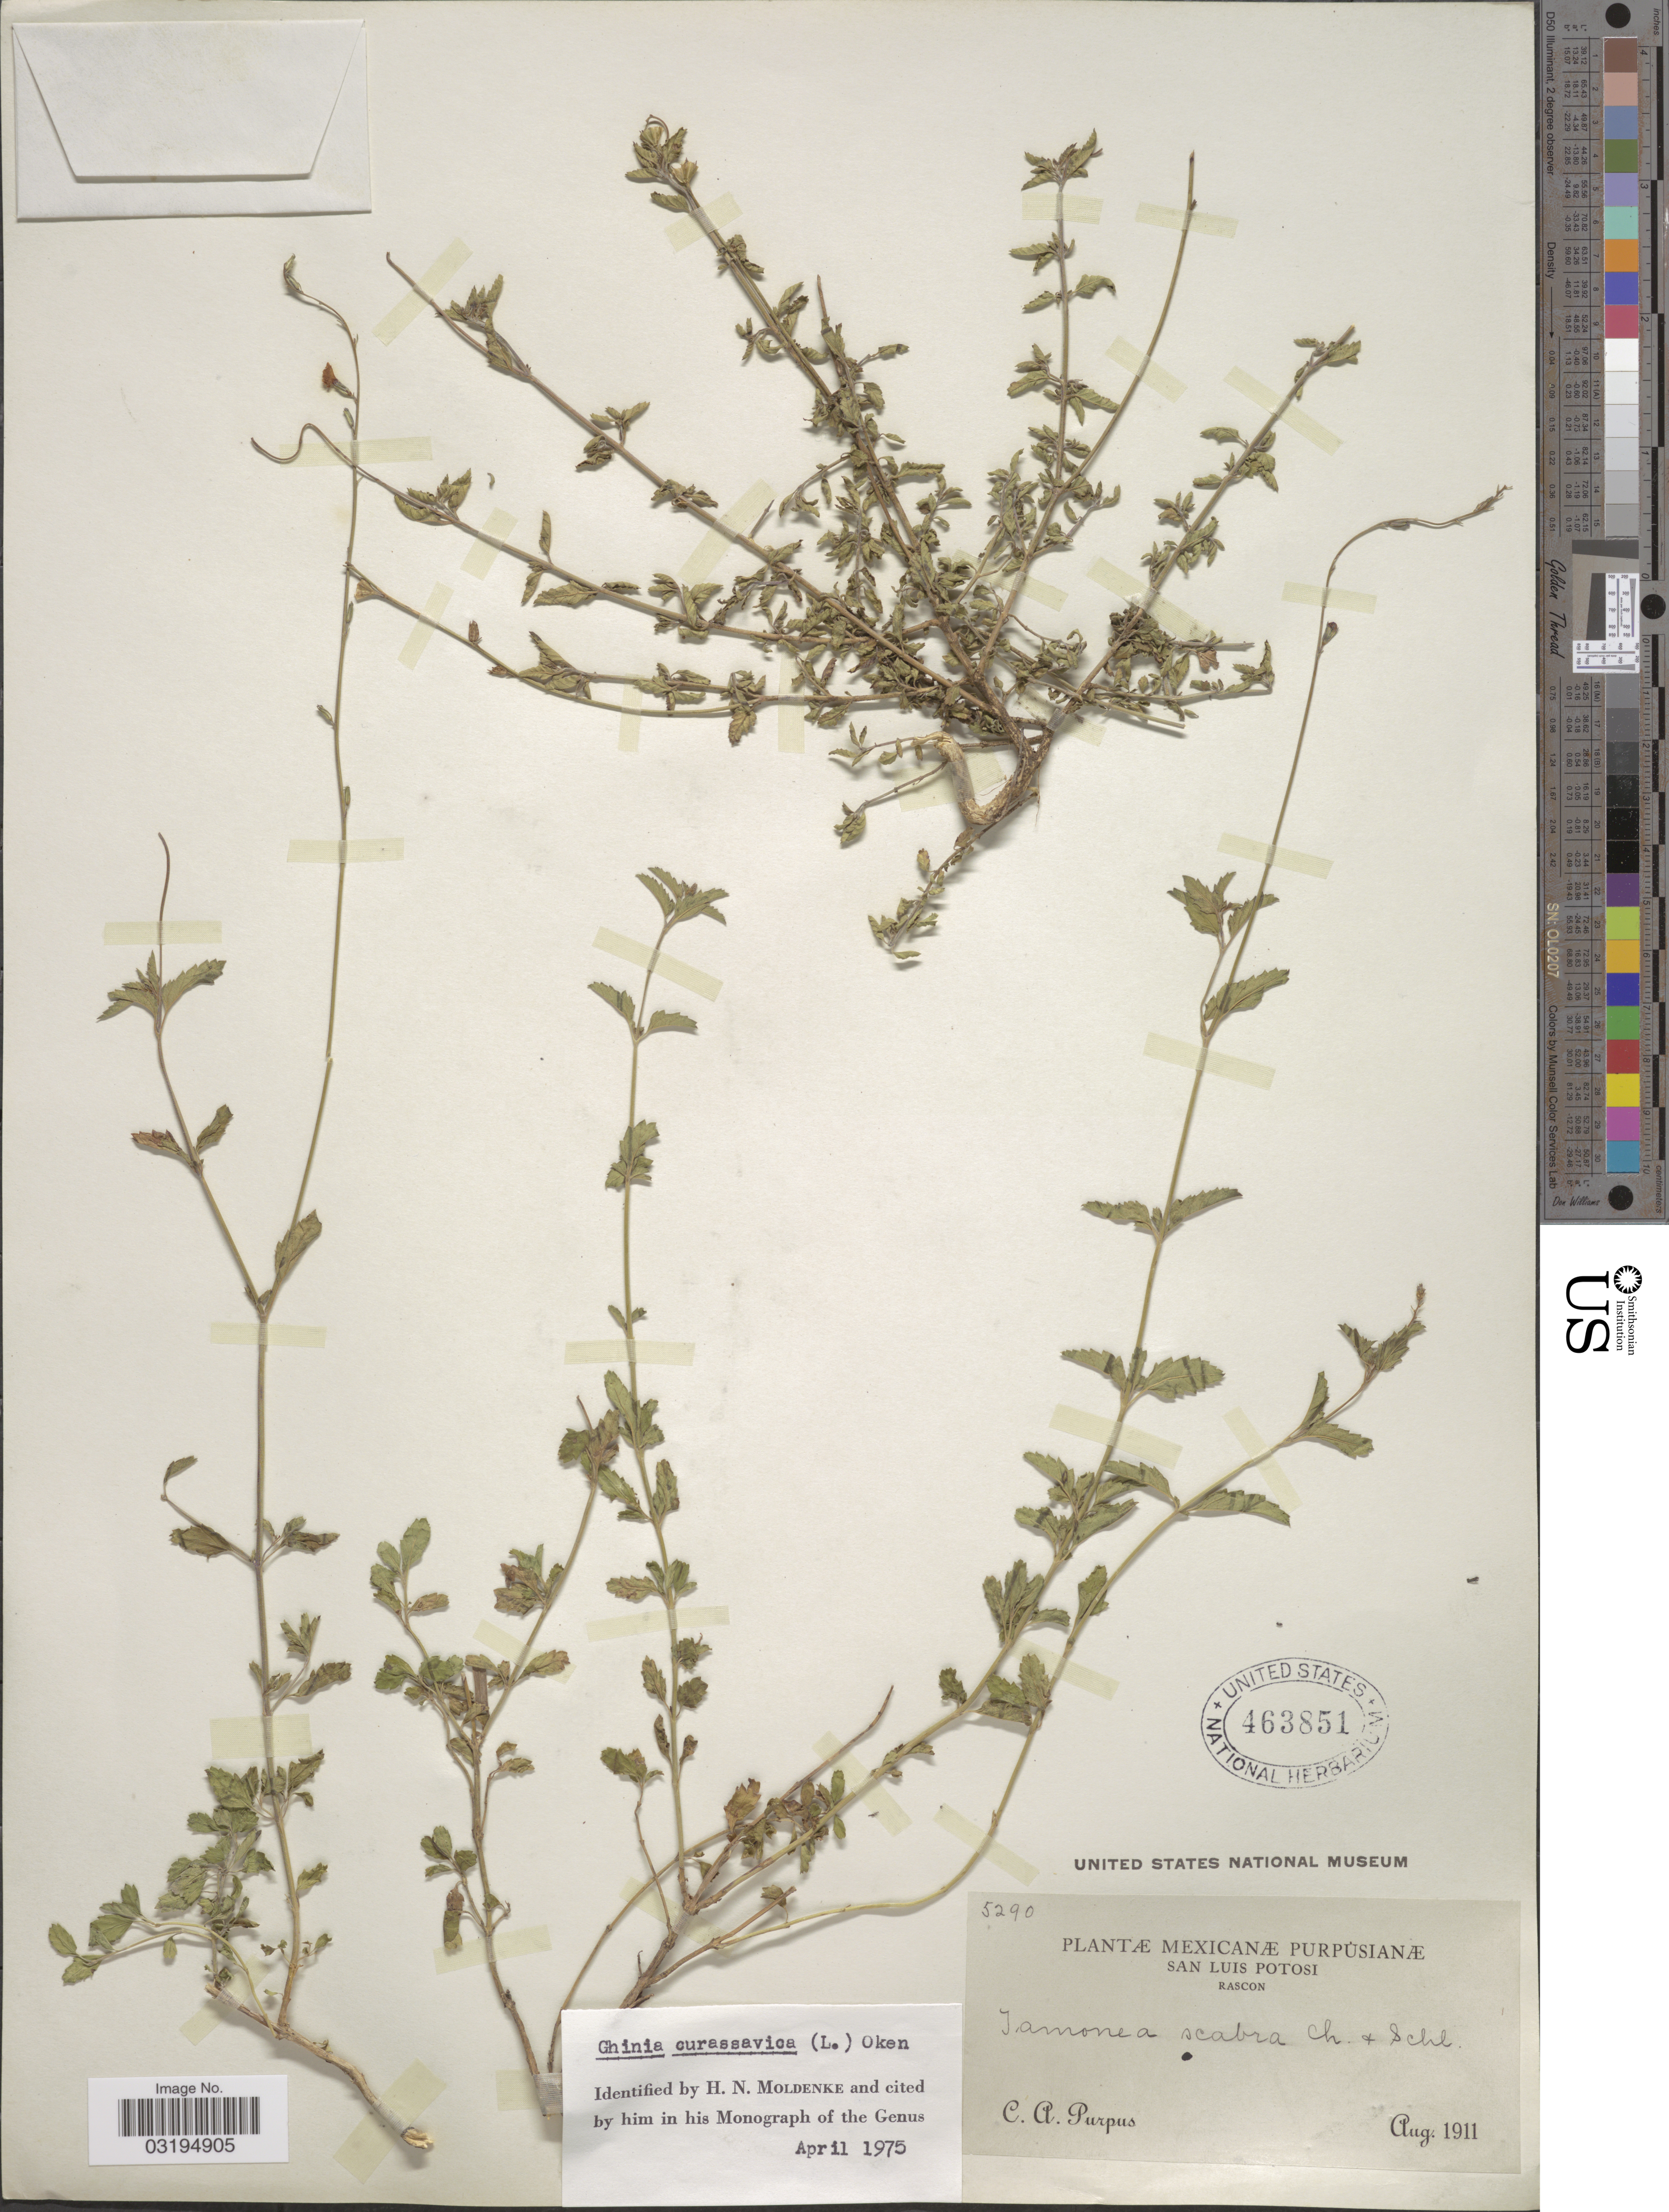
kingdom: Plantae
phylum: Tracheophyta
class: Magnoliopsida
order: Lamiales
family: Verbenaceae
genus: Tamonea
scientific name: Tamonea curassavica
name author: (L.) Pers.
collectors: C. A. Purpus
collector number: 5290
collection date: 1911-08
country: Mexico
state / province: San Luis Potosí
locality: Rascon.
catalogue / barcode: US 463851